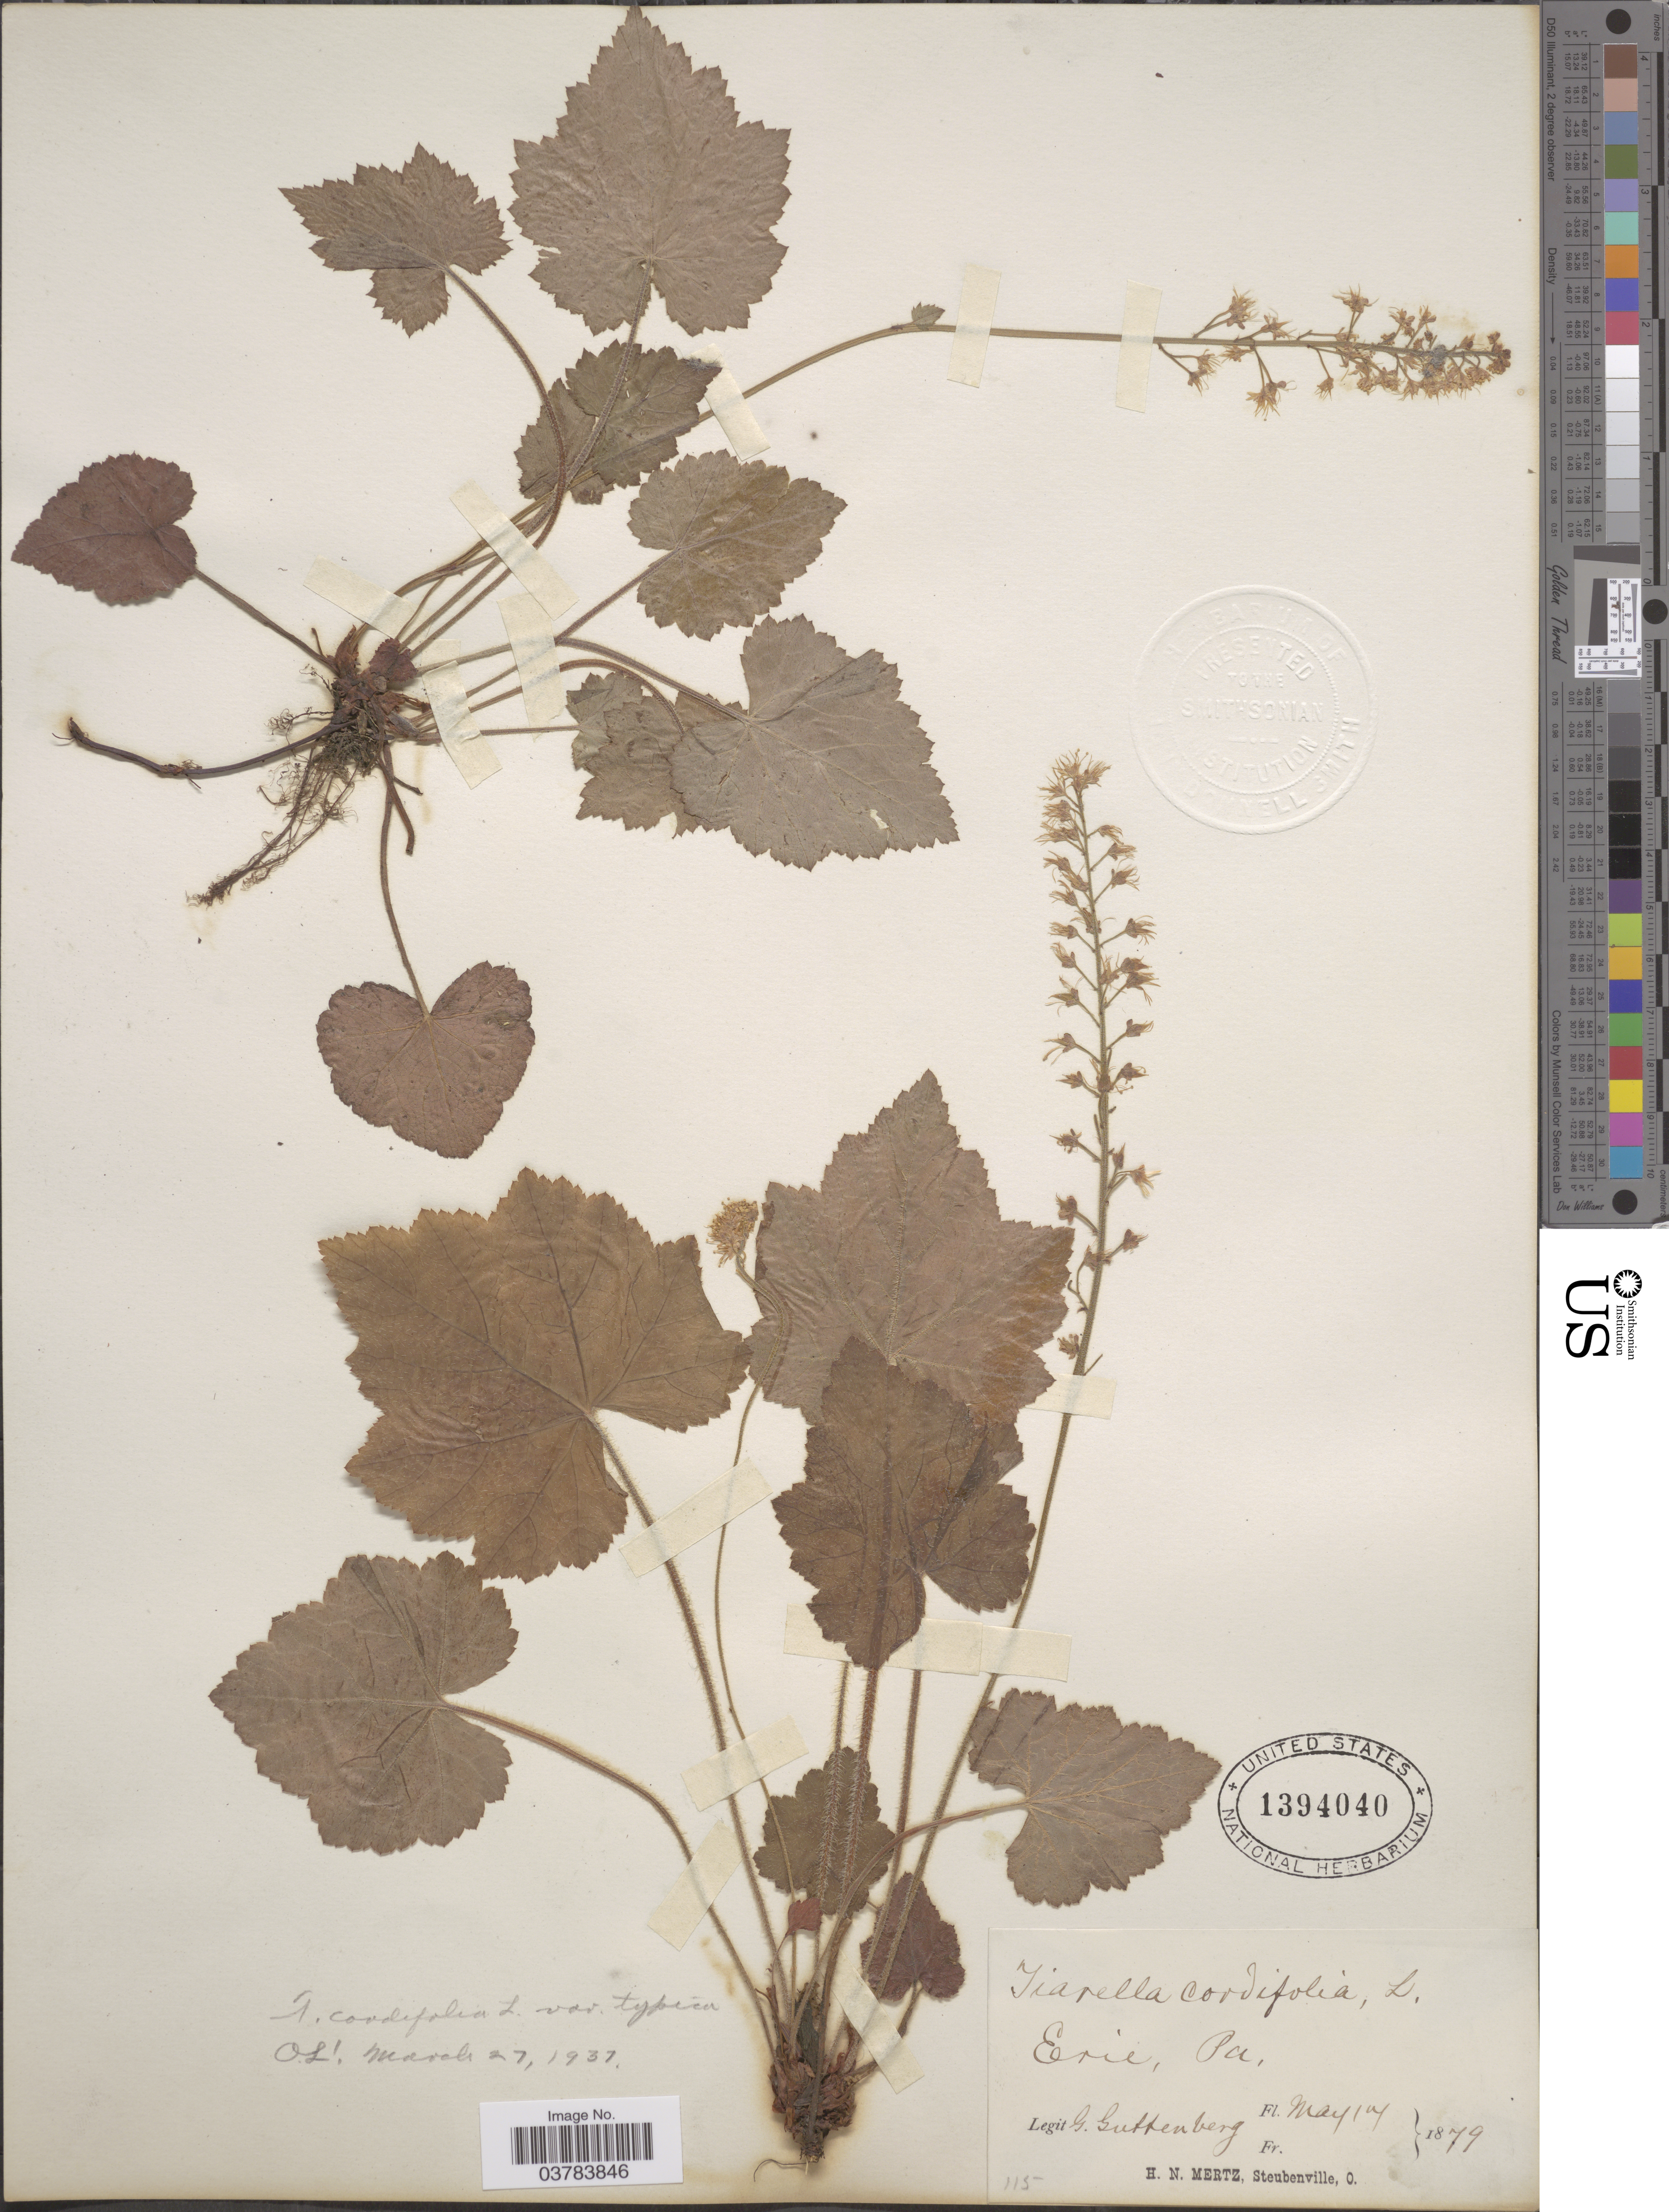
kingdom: Plantae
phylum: Tracheophyta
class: Magnoliopsida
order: Saxifragales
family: Saxifragaceae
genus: Tiarella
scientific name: Tiarella cordifolia var. typica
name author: Lakela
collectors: G. Guttenberg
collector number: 115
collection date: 1879-05-17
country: United States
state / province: Pennsylvania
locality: Erie.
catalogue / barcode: US 1394040